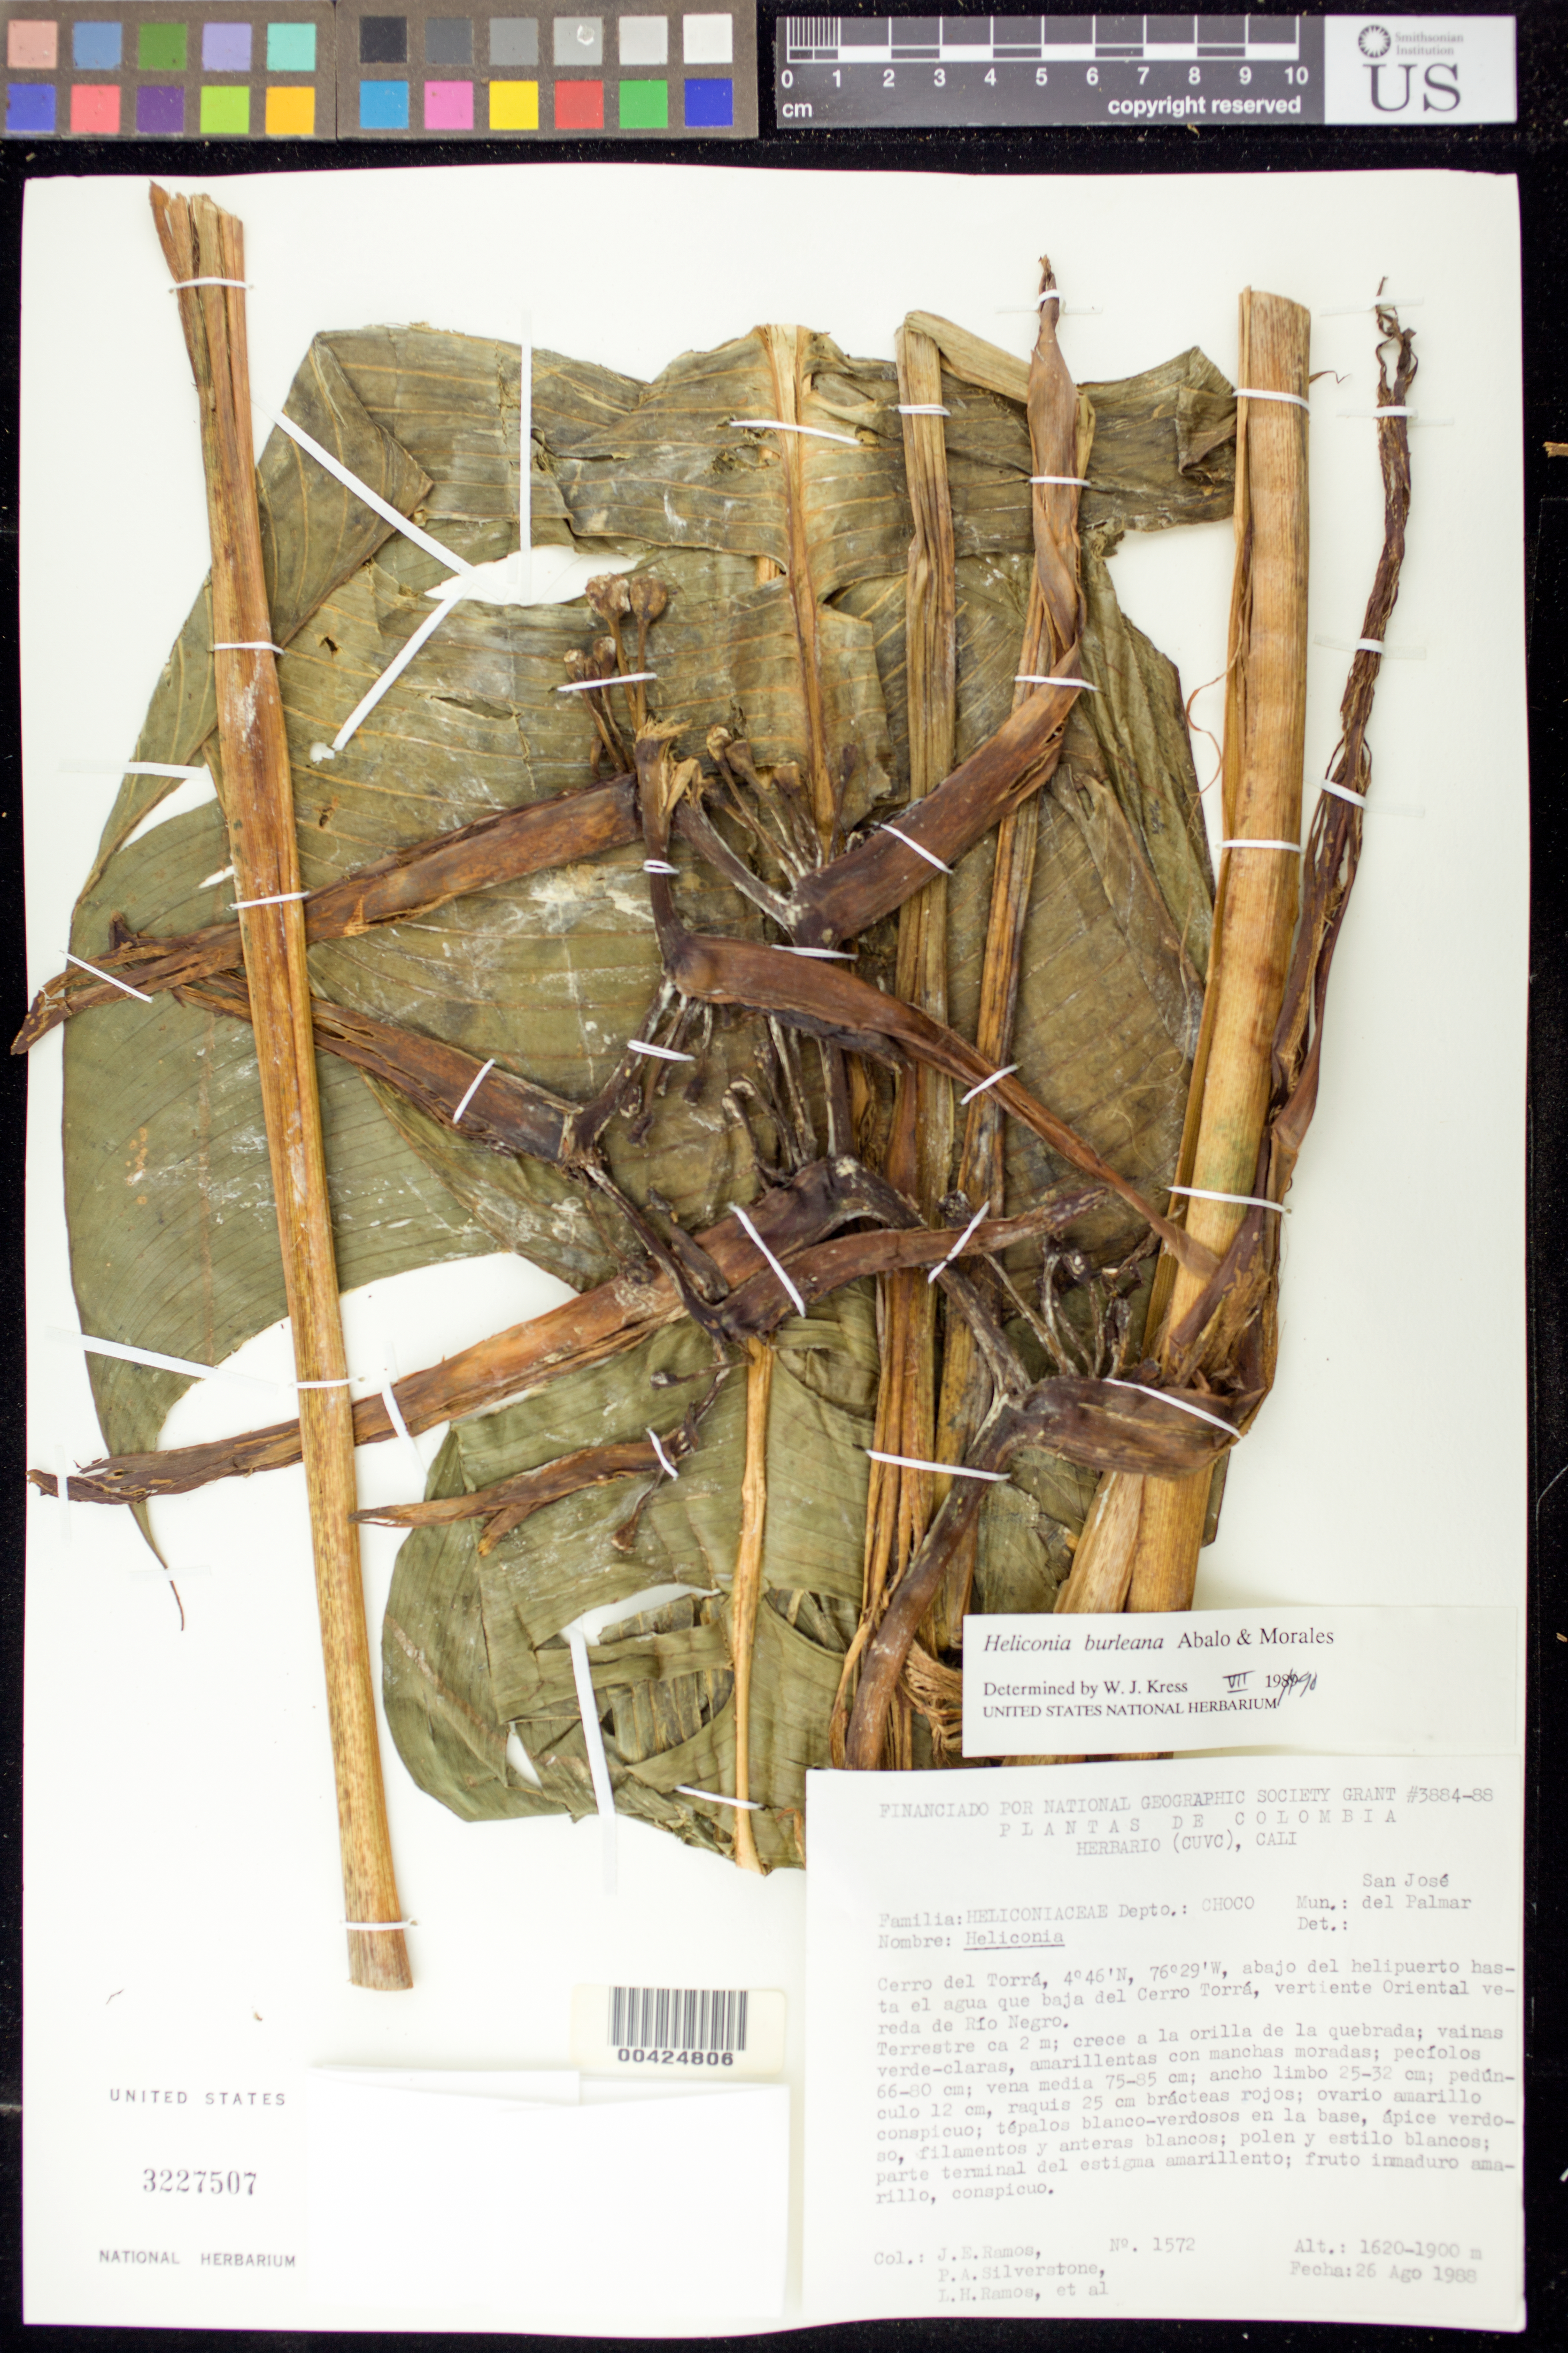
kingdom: Plantae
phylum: Tracheophyta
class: Liliopsida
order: Zingiberales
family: Heliconiaceae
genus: Heliconia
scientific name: Heliconia burleana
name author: Abalo & G. Morales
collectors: J. E. Ramos, P. A. Silverstone-Sopkin & L. Ramos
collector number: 1572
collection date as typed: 26 Aug 1988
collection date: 1988-08-26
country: Colombia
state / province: Chocó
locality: San Jose del Palmar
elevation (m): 1620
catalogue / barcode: US 3227507